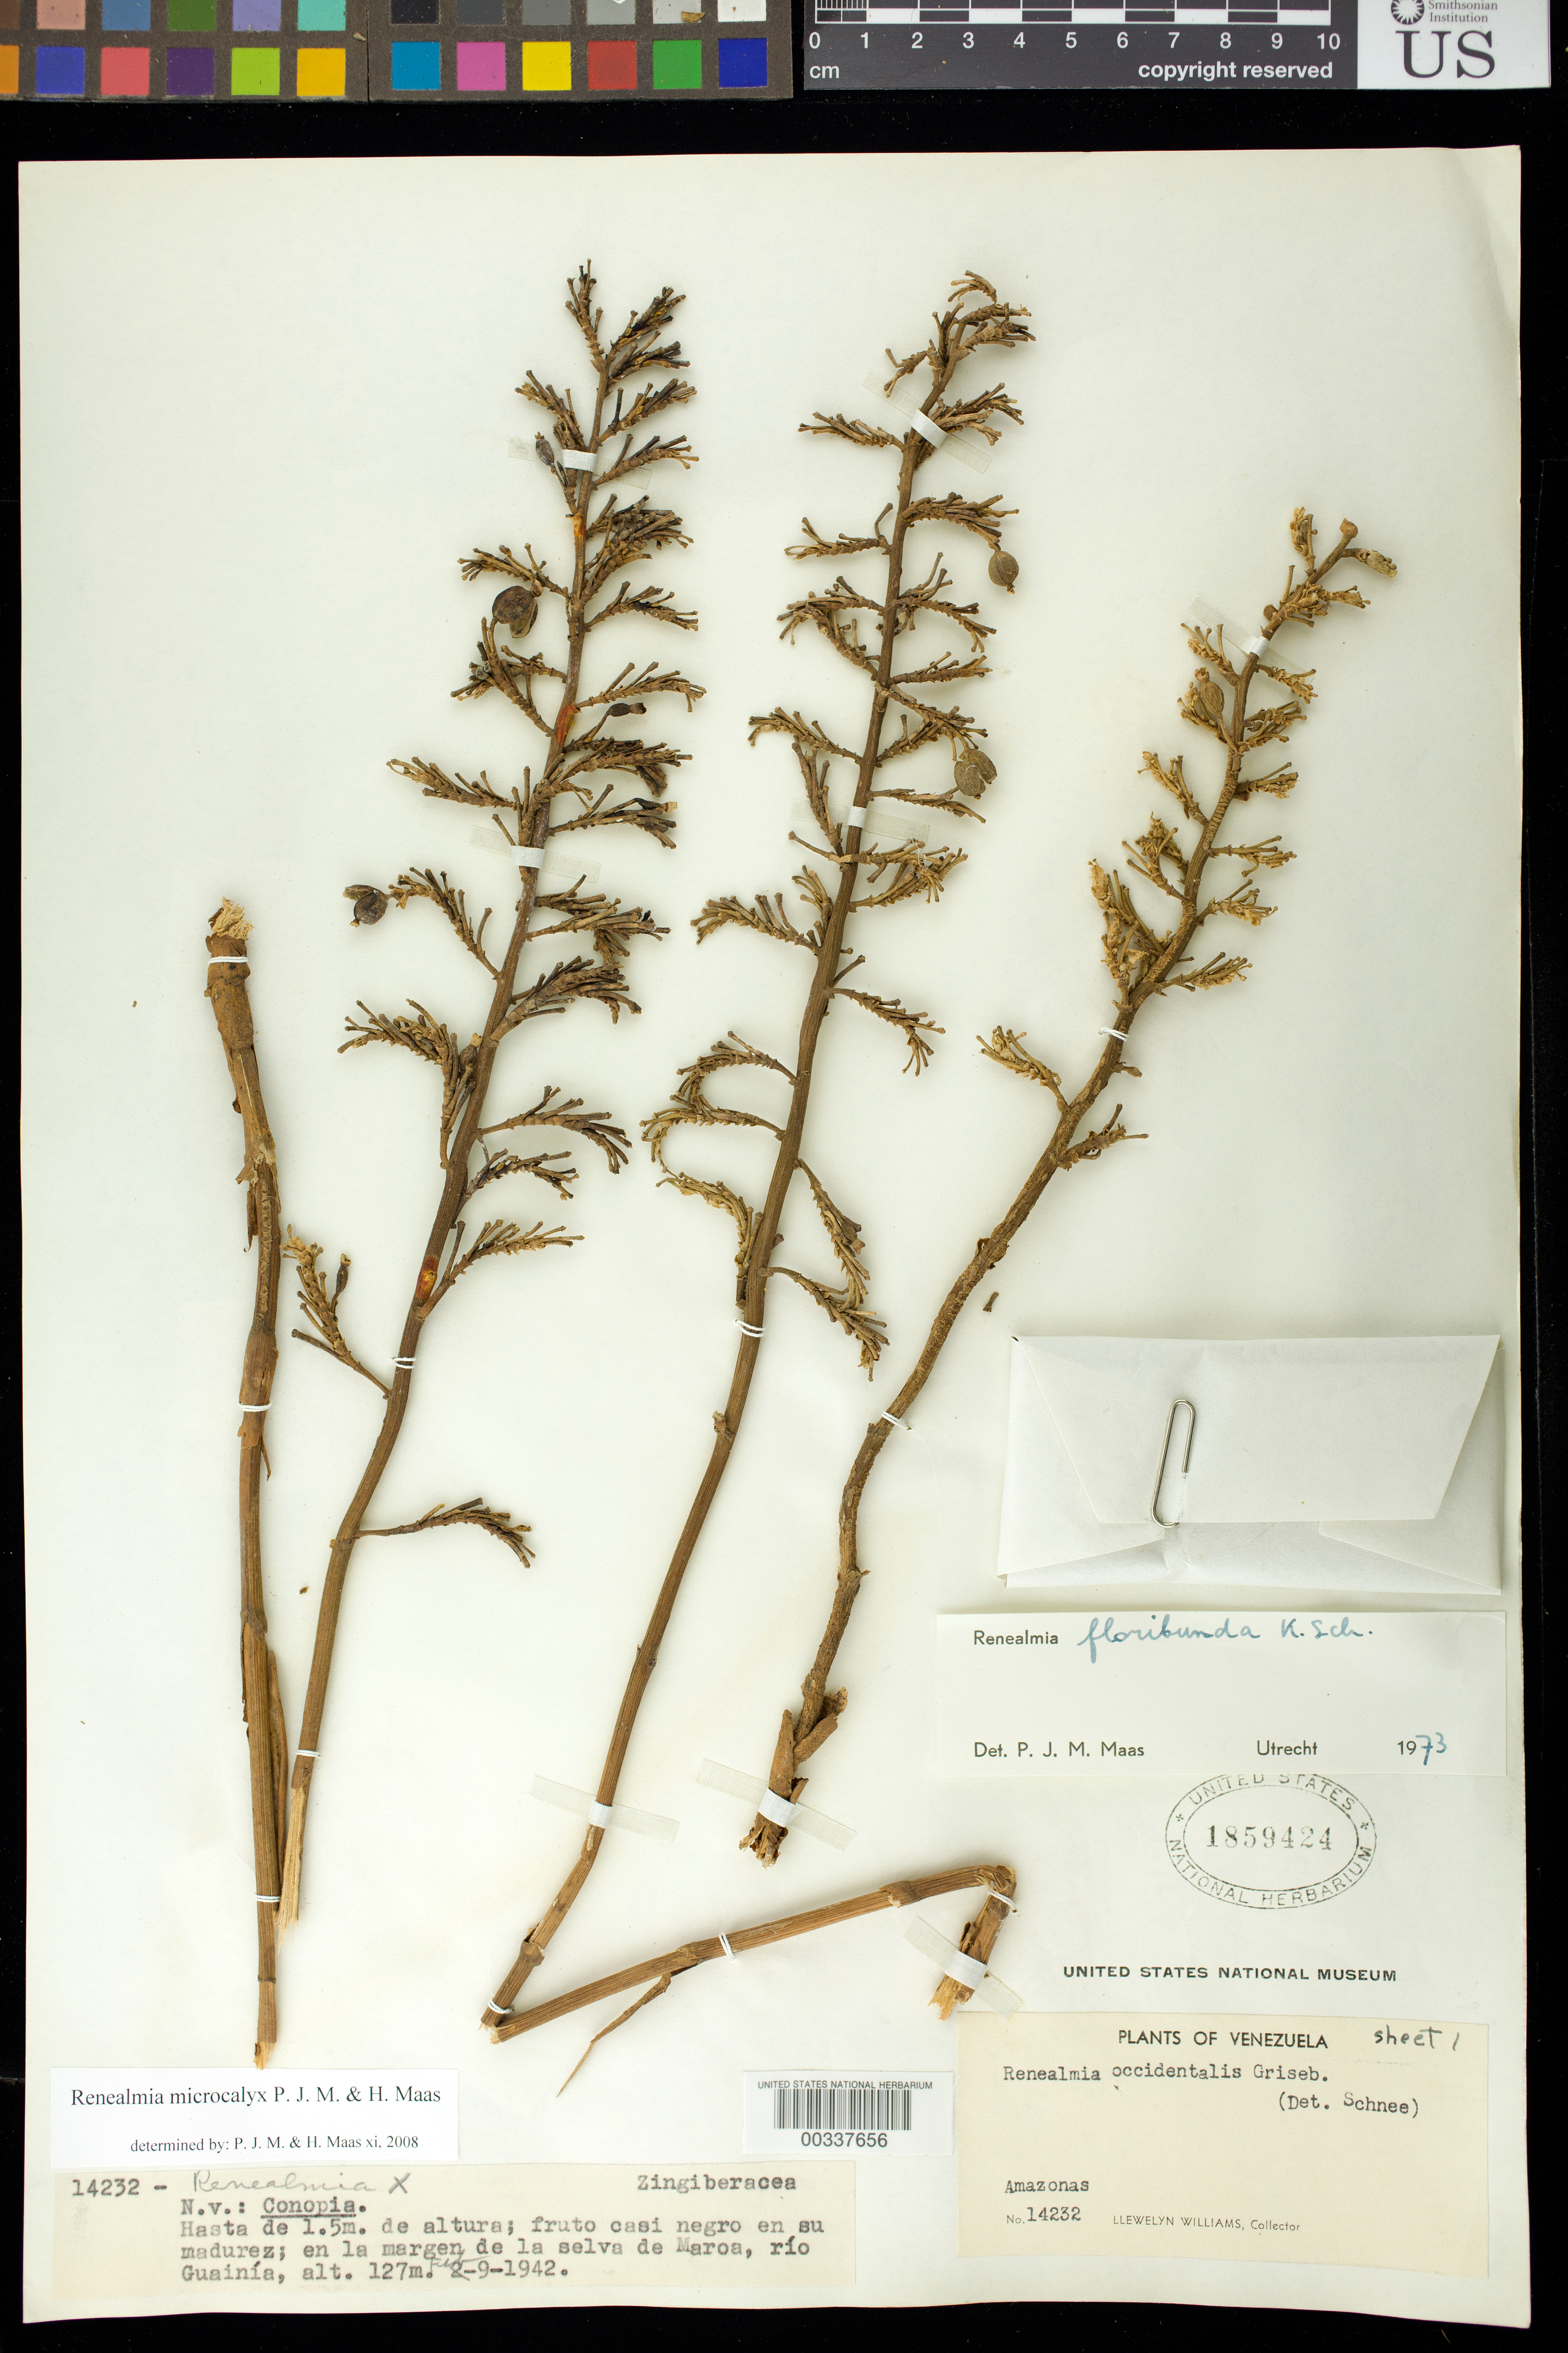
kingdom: Plantae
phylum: Tracheophyta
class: Liliopsida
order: Zingiberales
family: Zingiberaceae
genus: Renealmia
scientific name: Renealmia floribunda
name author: K. Schum.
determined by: Maas, Paul J. M.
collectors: Ll. Williams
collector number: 14232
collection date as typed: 09 Feb 1942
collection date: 1942-02-09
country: Venezuela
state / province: Amazonas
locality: En la margen de la selva de maroa, rio guainia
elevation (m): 127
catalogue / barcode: US 1859424